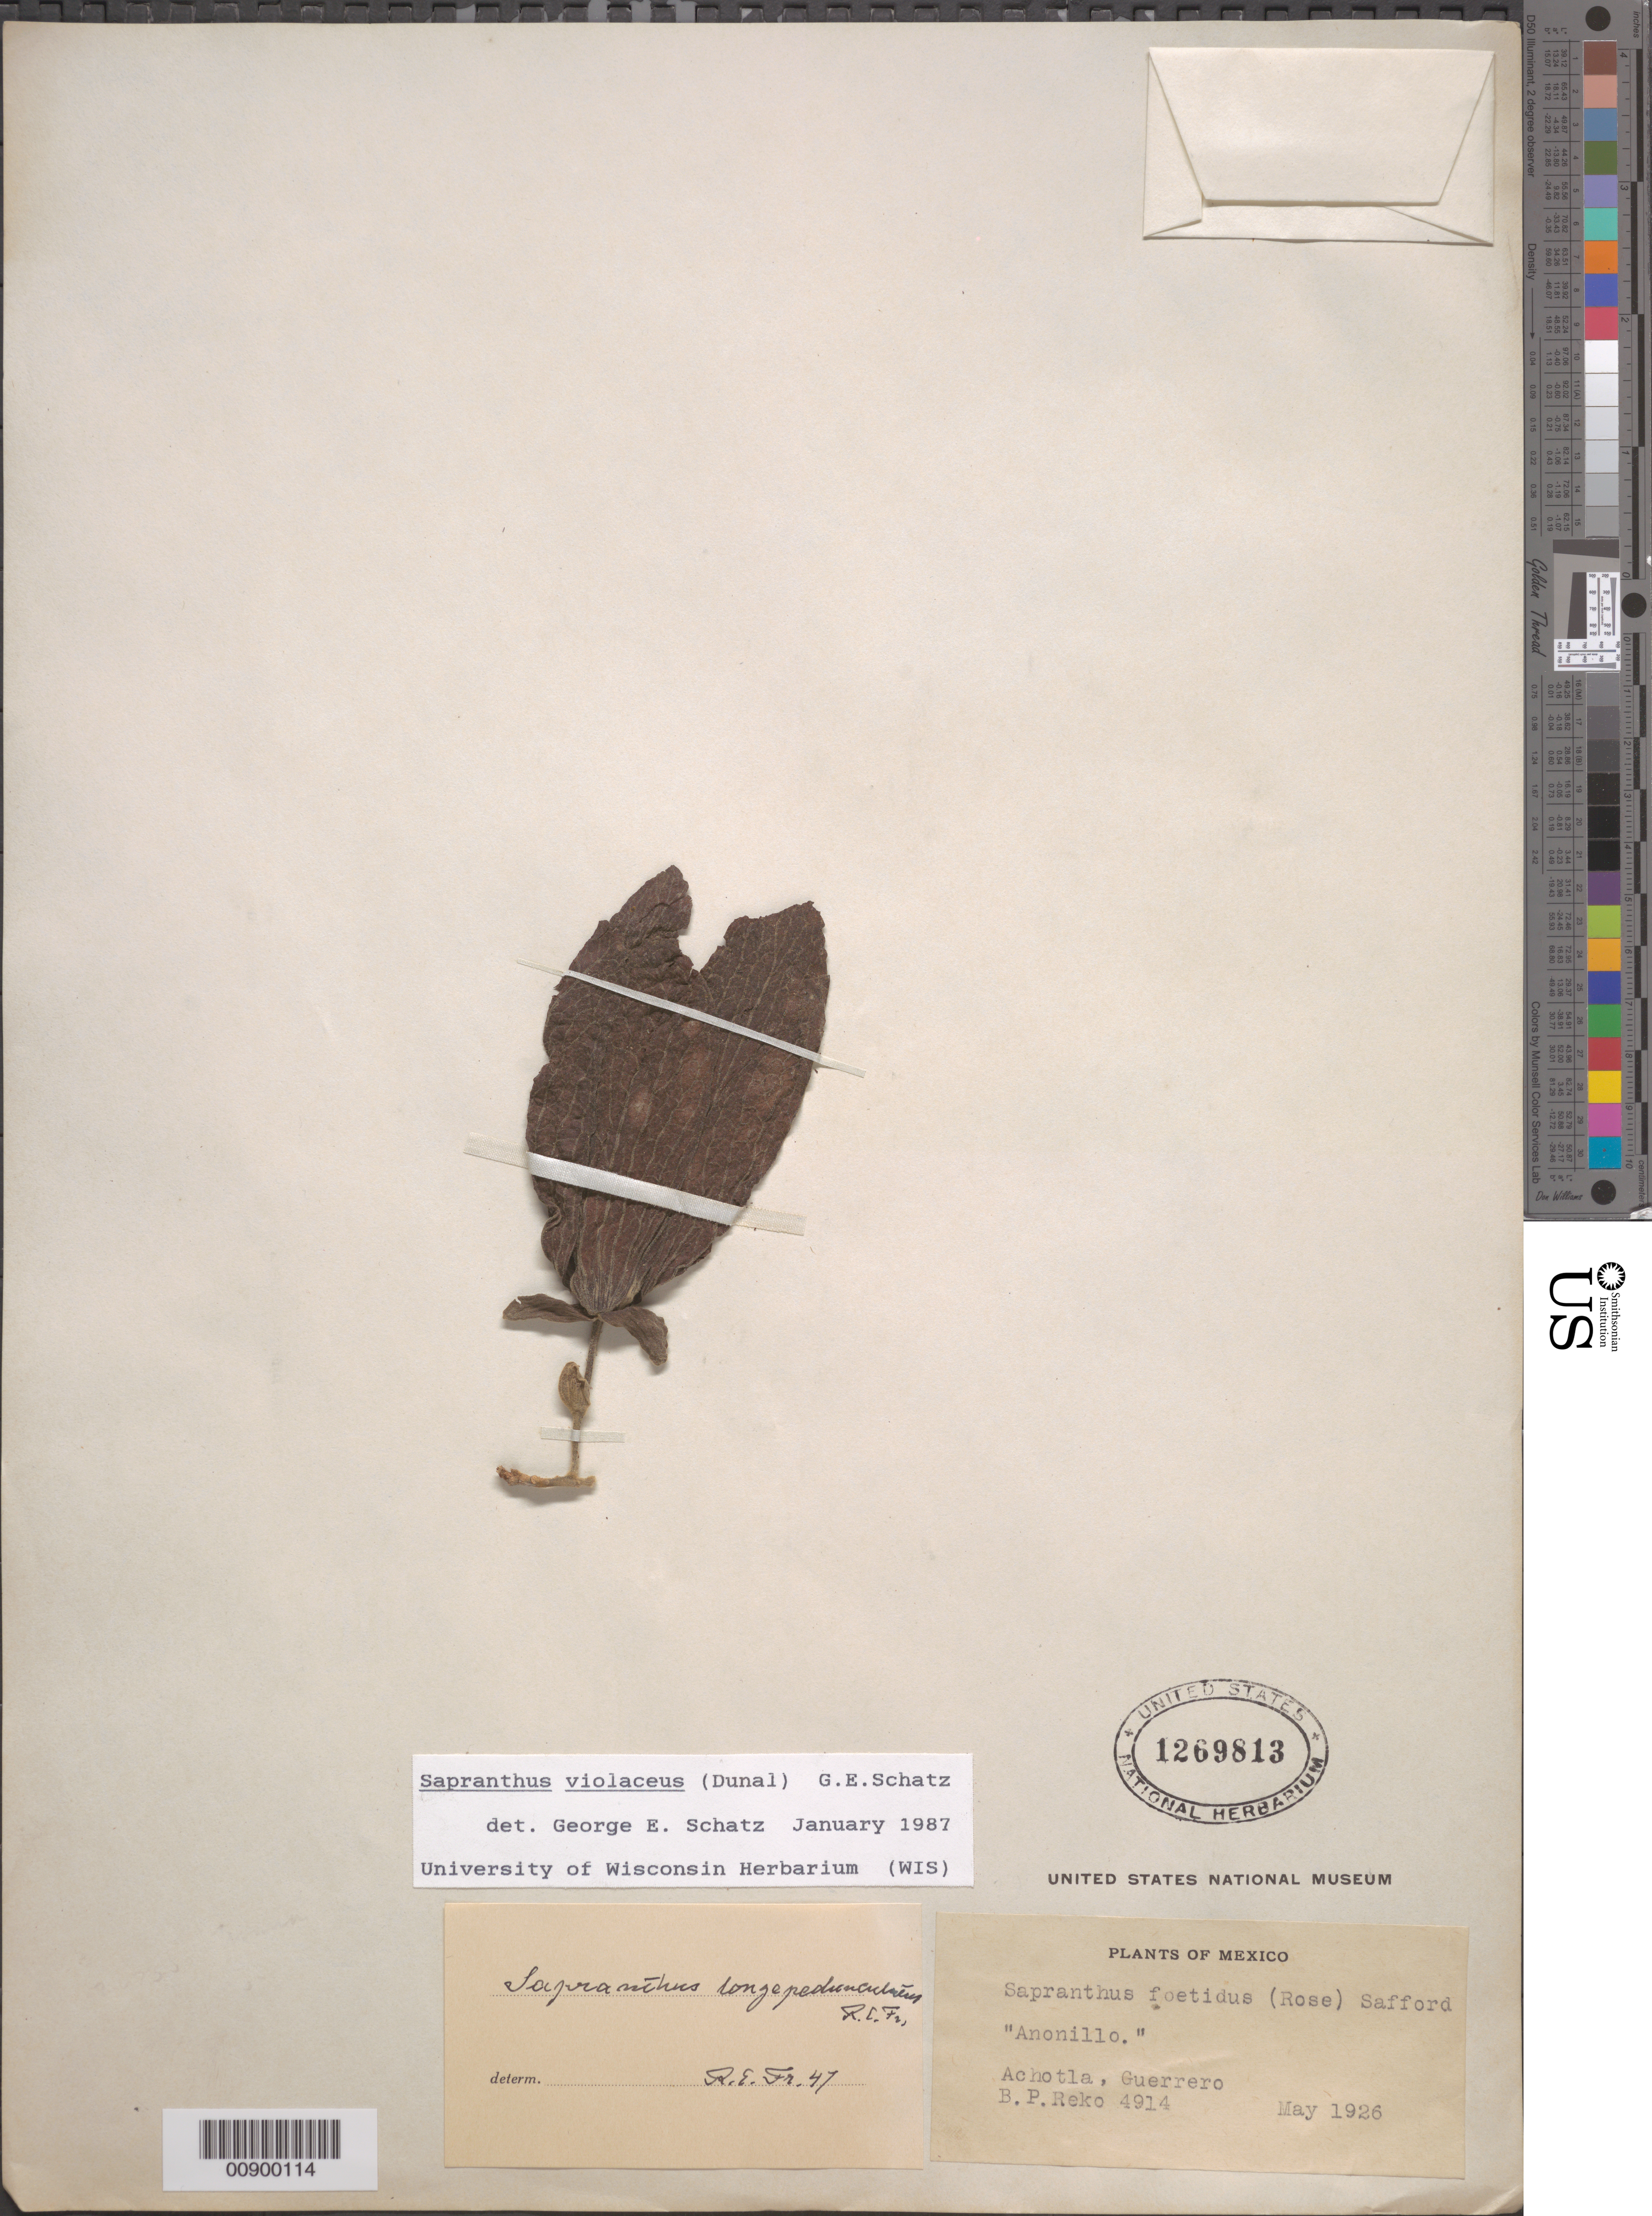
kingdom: Plantae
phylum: Tracheophyta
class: Magnoliopsida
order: Magnoliales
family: Annonaceae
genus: Sapranthus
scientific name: Sapranthus violaceus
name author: (Dunal) Saff.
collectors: B. P. Reko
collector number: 4914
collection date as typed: May 1926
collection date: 1926-05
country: Mexico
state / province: Guerrero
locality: Achotla, Guerrero.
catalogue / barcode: US 1269813